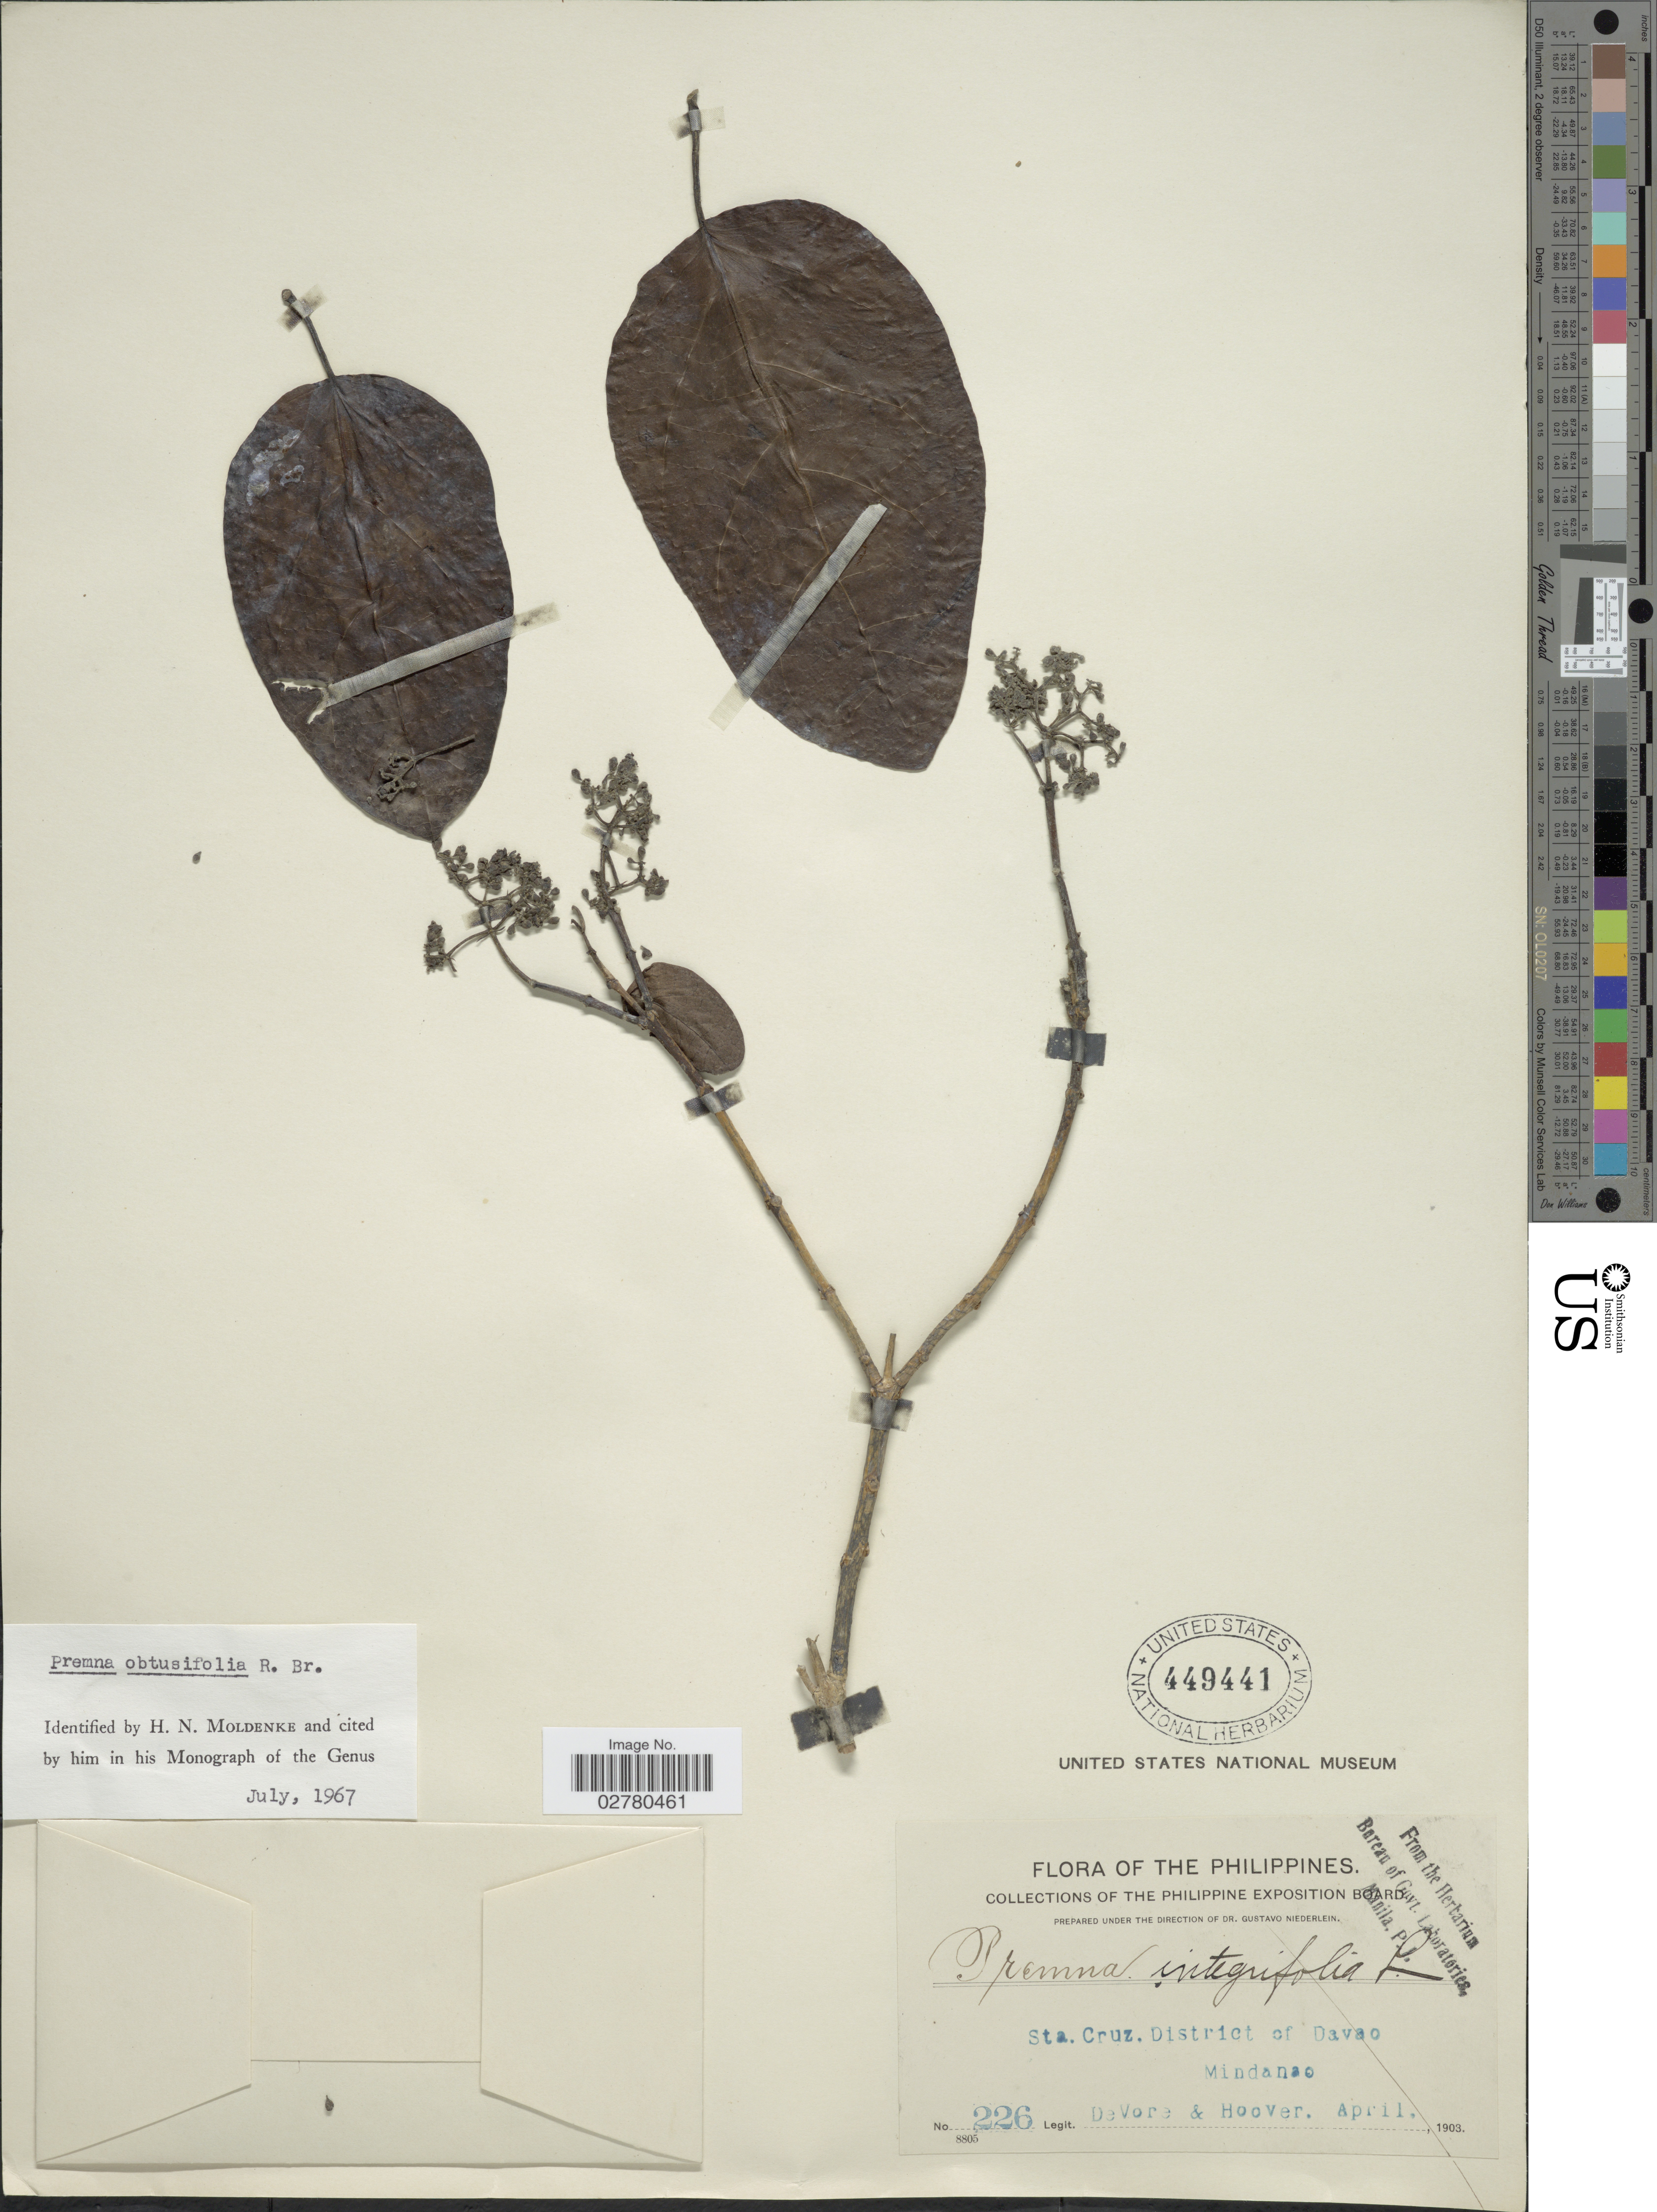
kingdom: Plantae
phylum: Tracheophyta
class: Magnoliopsida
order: Lamiales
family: Lamiaceae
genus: Premna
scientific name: Premna obtusifolia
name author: R. Br.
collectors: B. F. DeVore & -- Hoover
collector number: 226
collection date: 1903-04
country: Philippines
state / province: Davao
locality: Sta. Cruz. District of Davao, Mindanao.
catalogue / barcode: US 449441